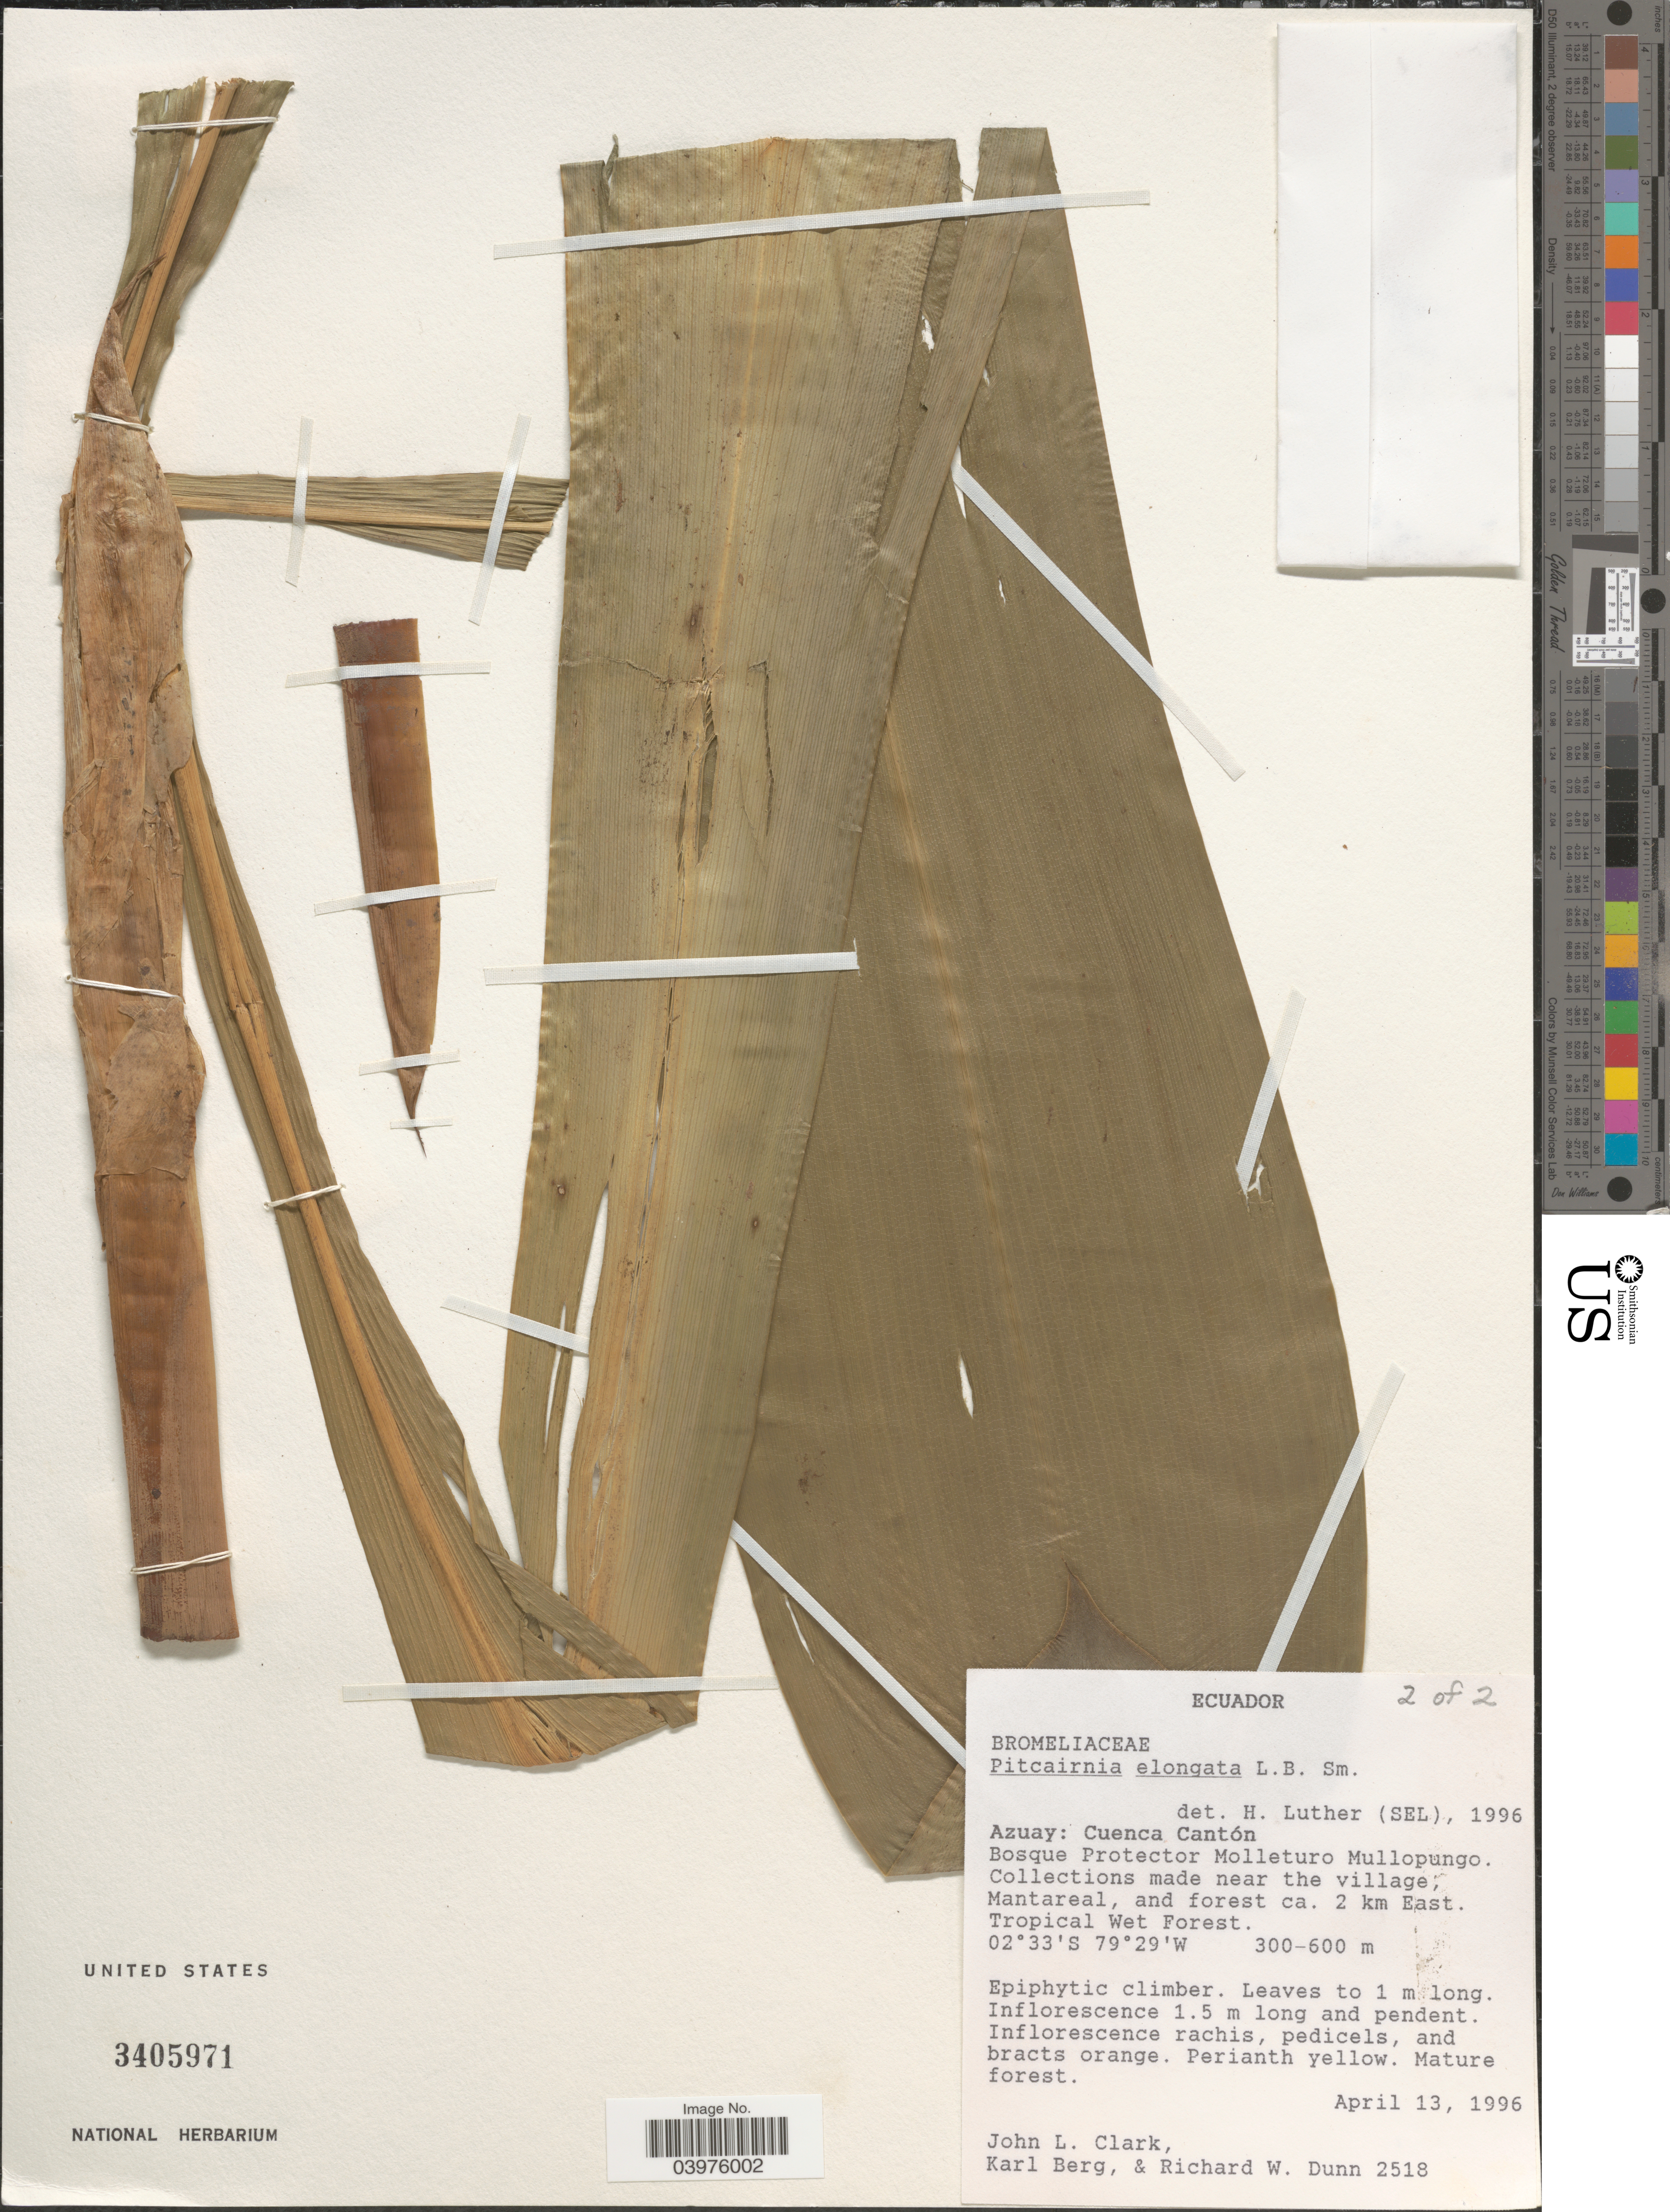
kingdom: Plantae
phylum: Tracheophyta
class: Liliopsida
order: Poales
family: Bromeliaceae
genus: Pitcairnia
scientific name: Pitcairnia elongata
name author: L.B. Sm.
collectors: J. L. Clark, K. Berg & R. Dunn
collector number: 2518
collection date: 1996-04-13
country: Ecuador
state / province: Azuay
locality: Cuenca Cantón. Bosque Proctector Molleturo Mullopungo. Made near the village, Mantareal, and forest ca. 2 km East. Tropical Wet Forest.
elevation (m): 300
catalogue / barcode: US 3405971